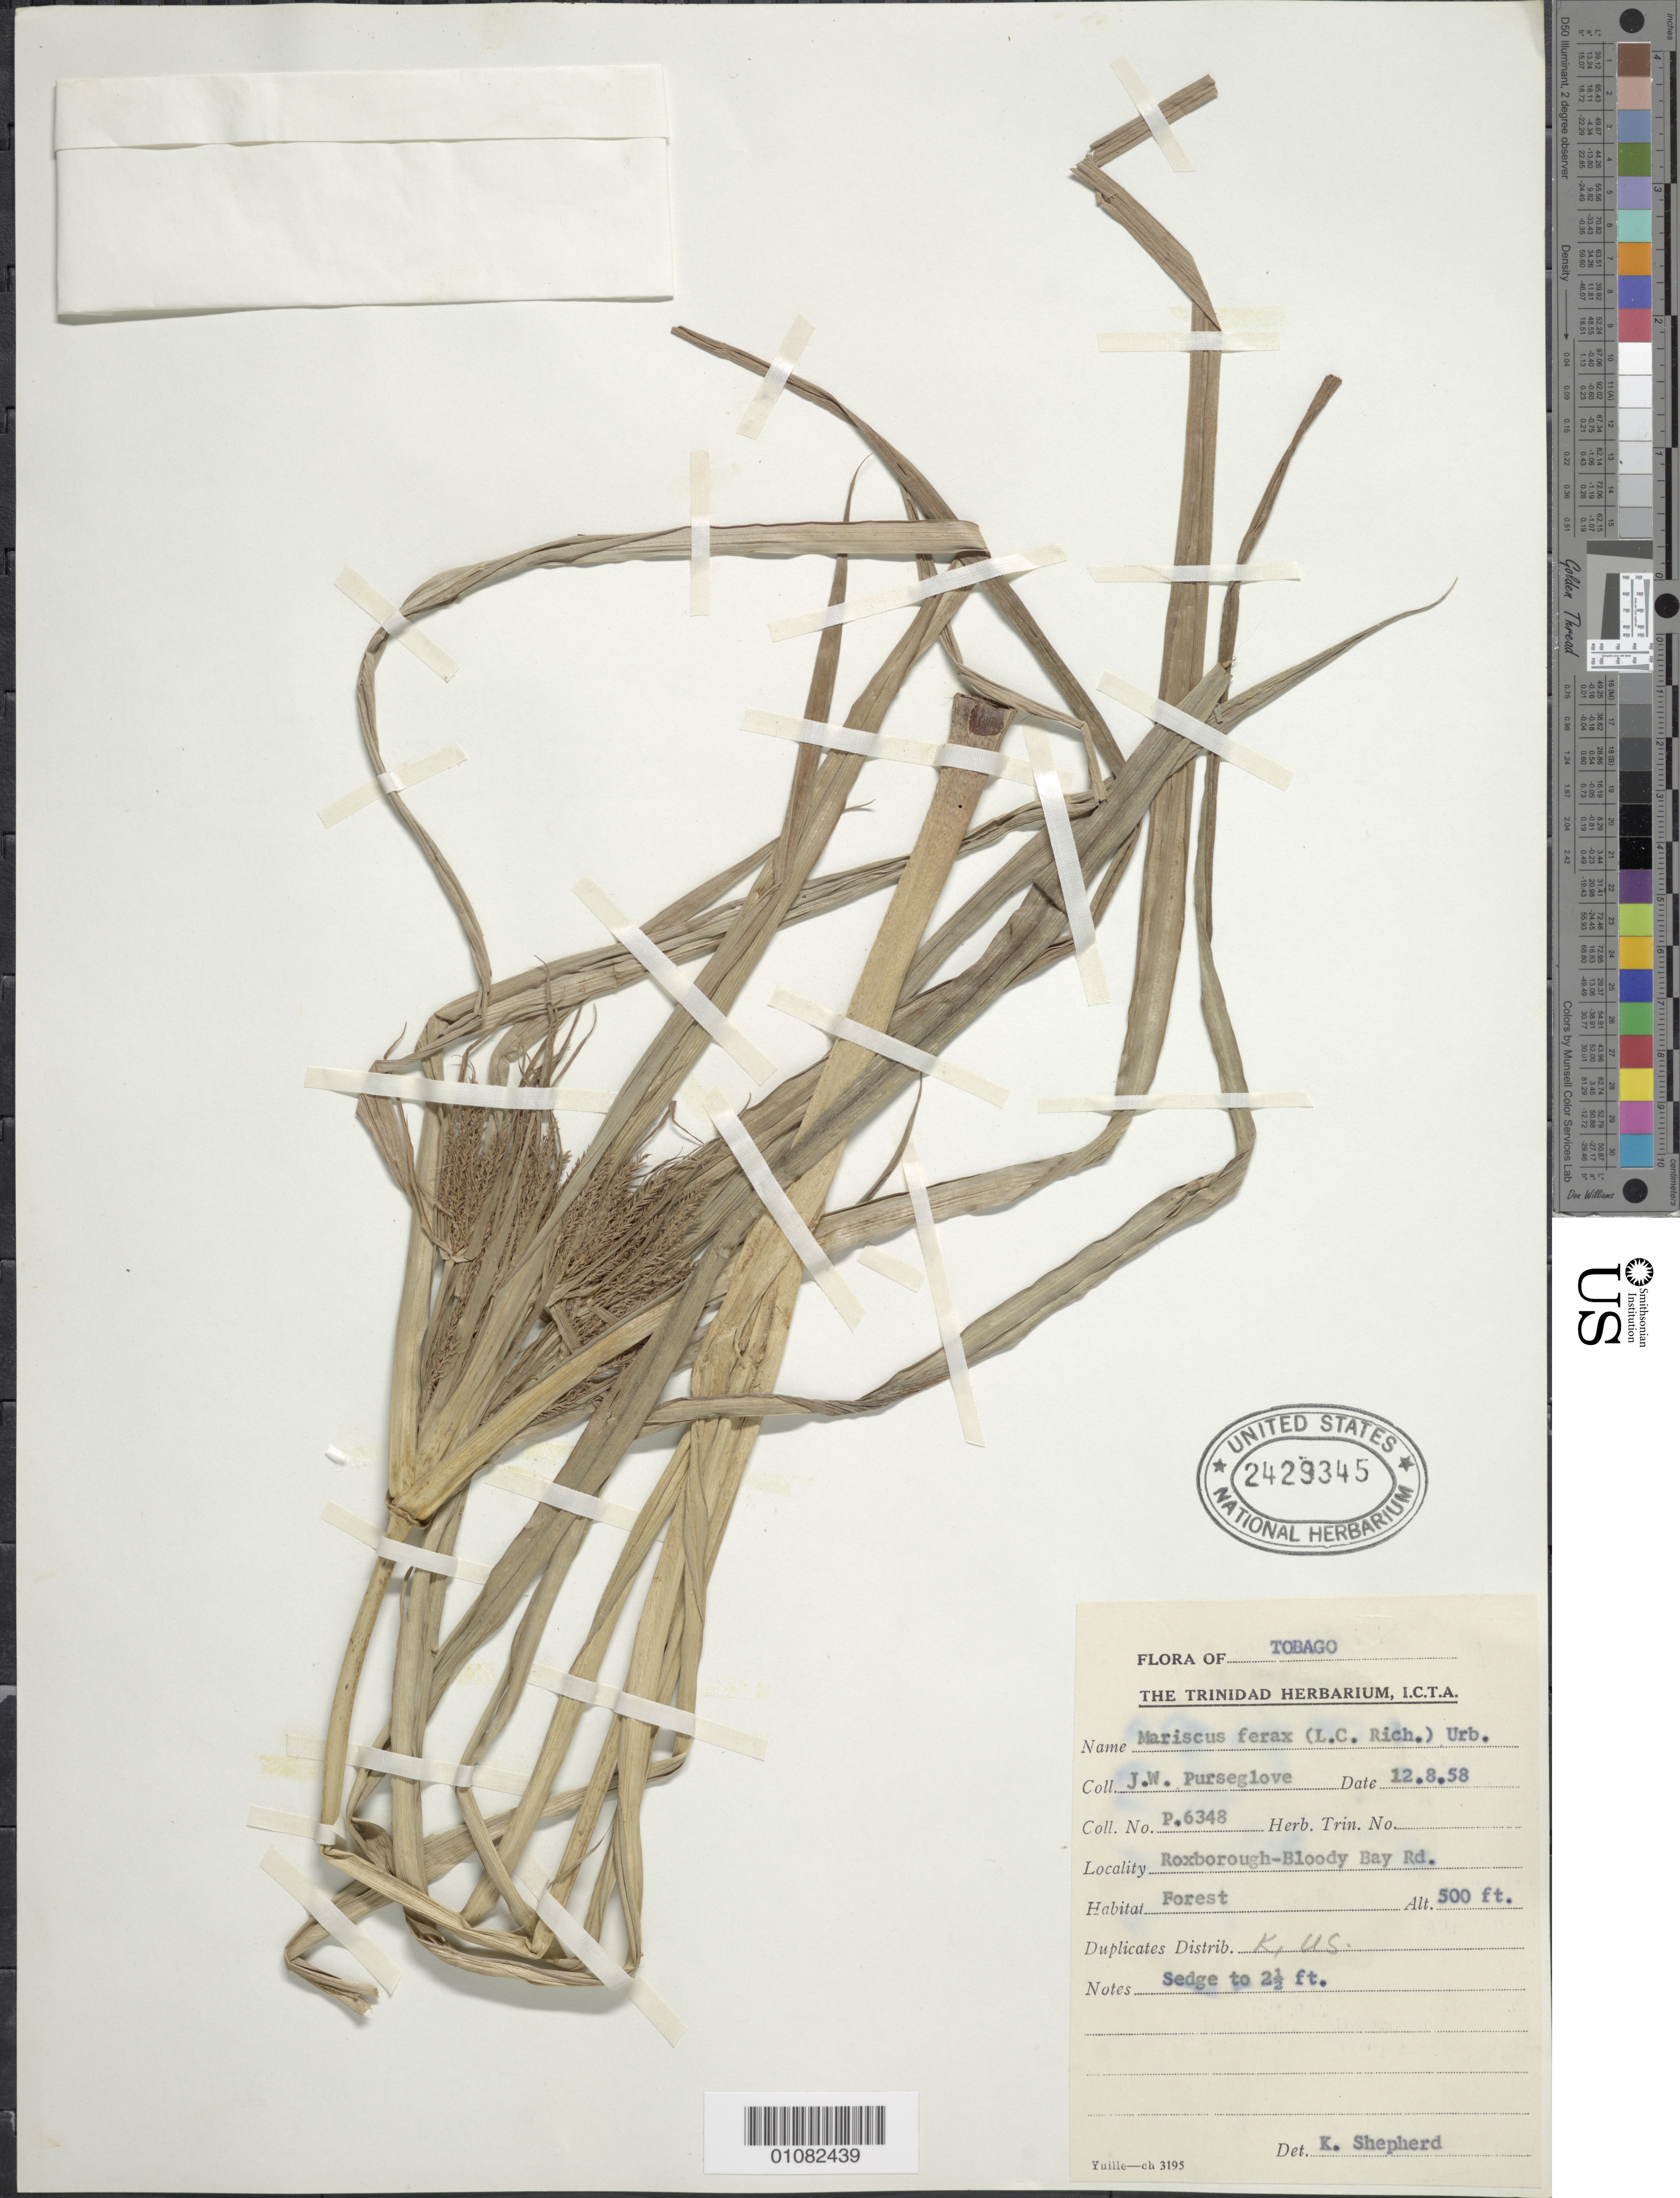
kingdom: Plantae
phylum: Tracheophyta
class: Liliopsida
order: Poales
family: Cyperaceae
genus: Cyperus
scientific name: Cyperus odoratus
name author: L.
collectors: J. Purseglove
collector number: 6348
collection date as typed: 08 Dec 1958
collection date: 1958-12-08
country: Trinidad and Tobago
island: Tobago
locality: Roxborough-Bloody Bay Rd.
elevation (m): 152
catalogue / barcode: US 2429345